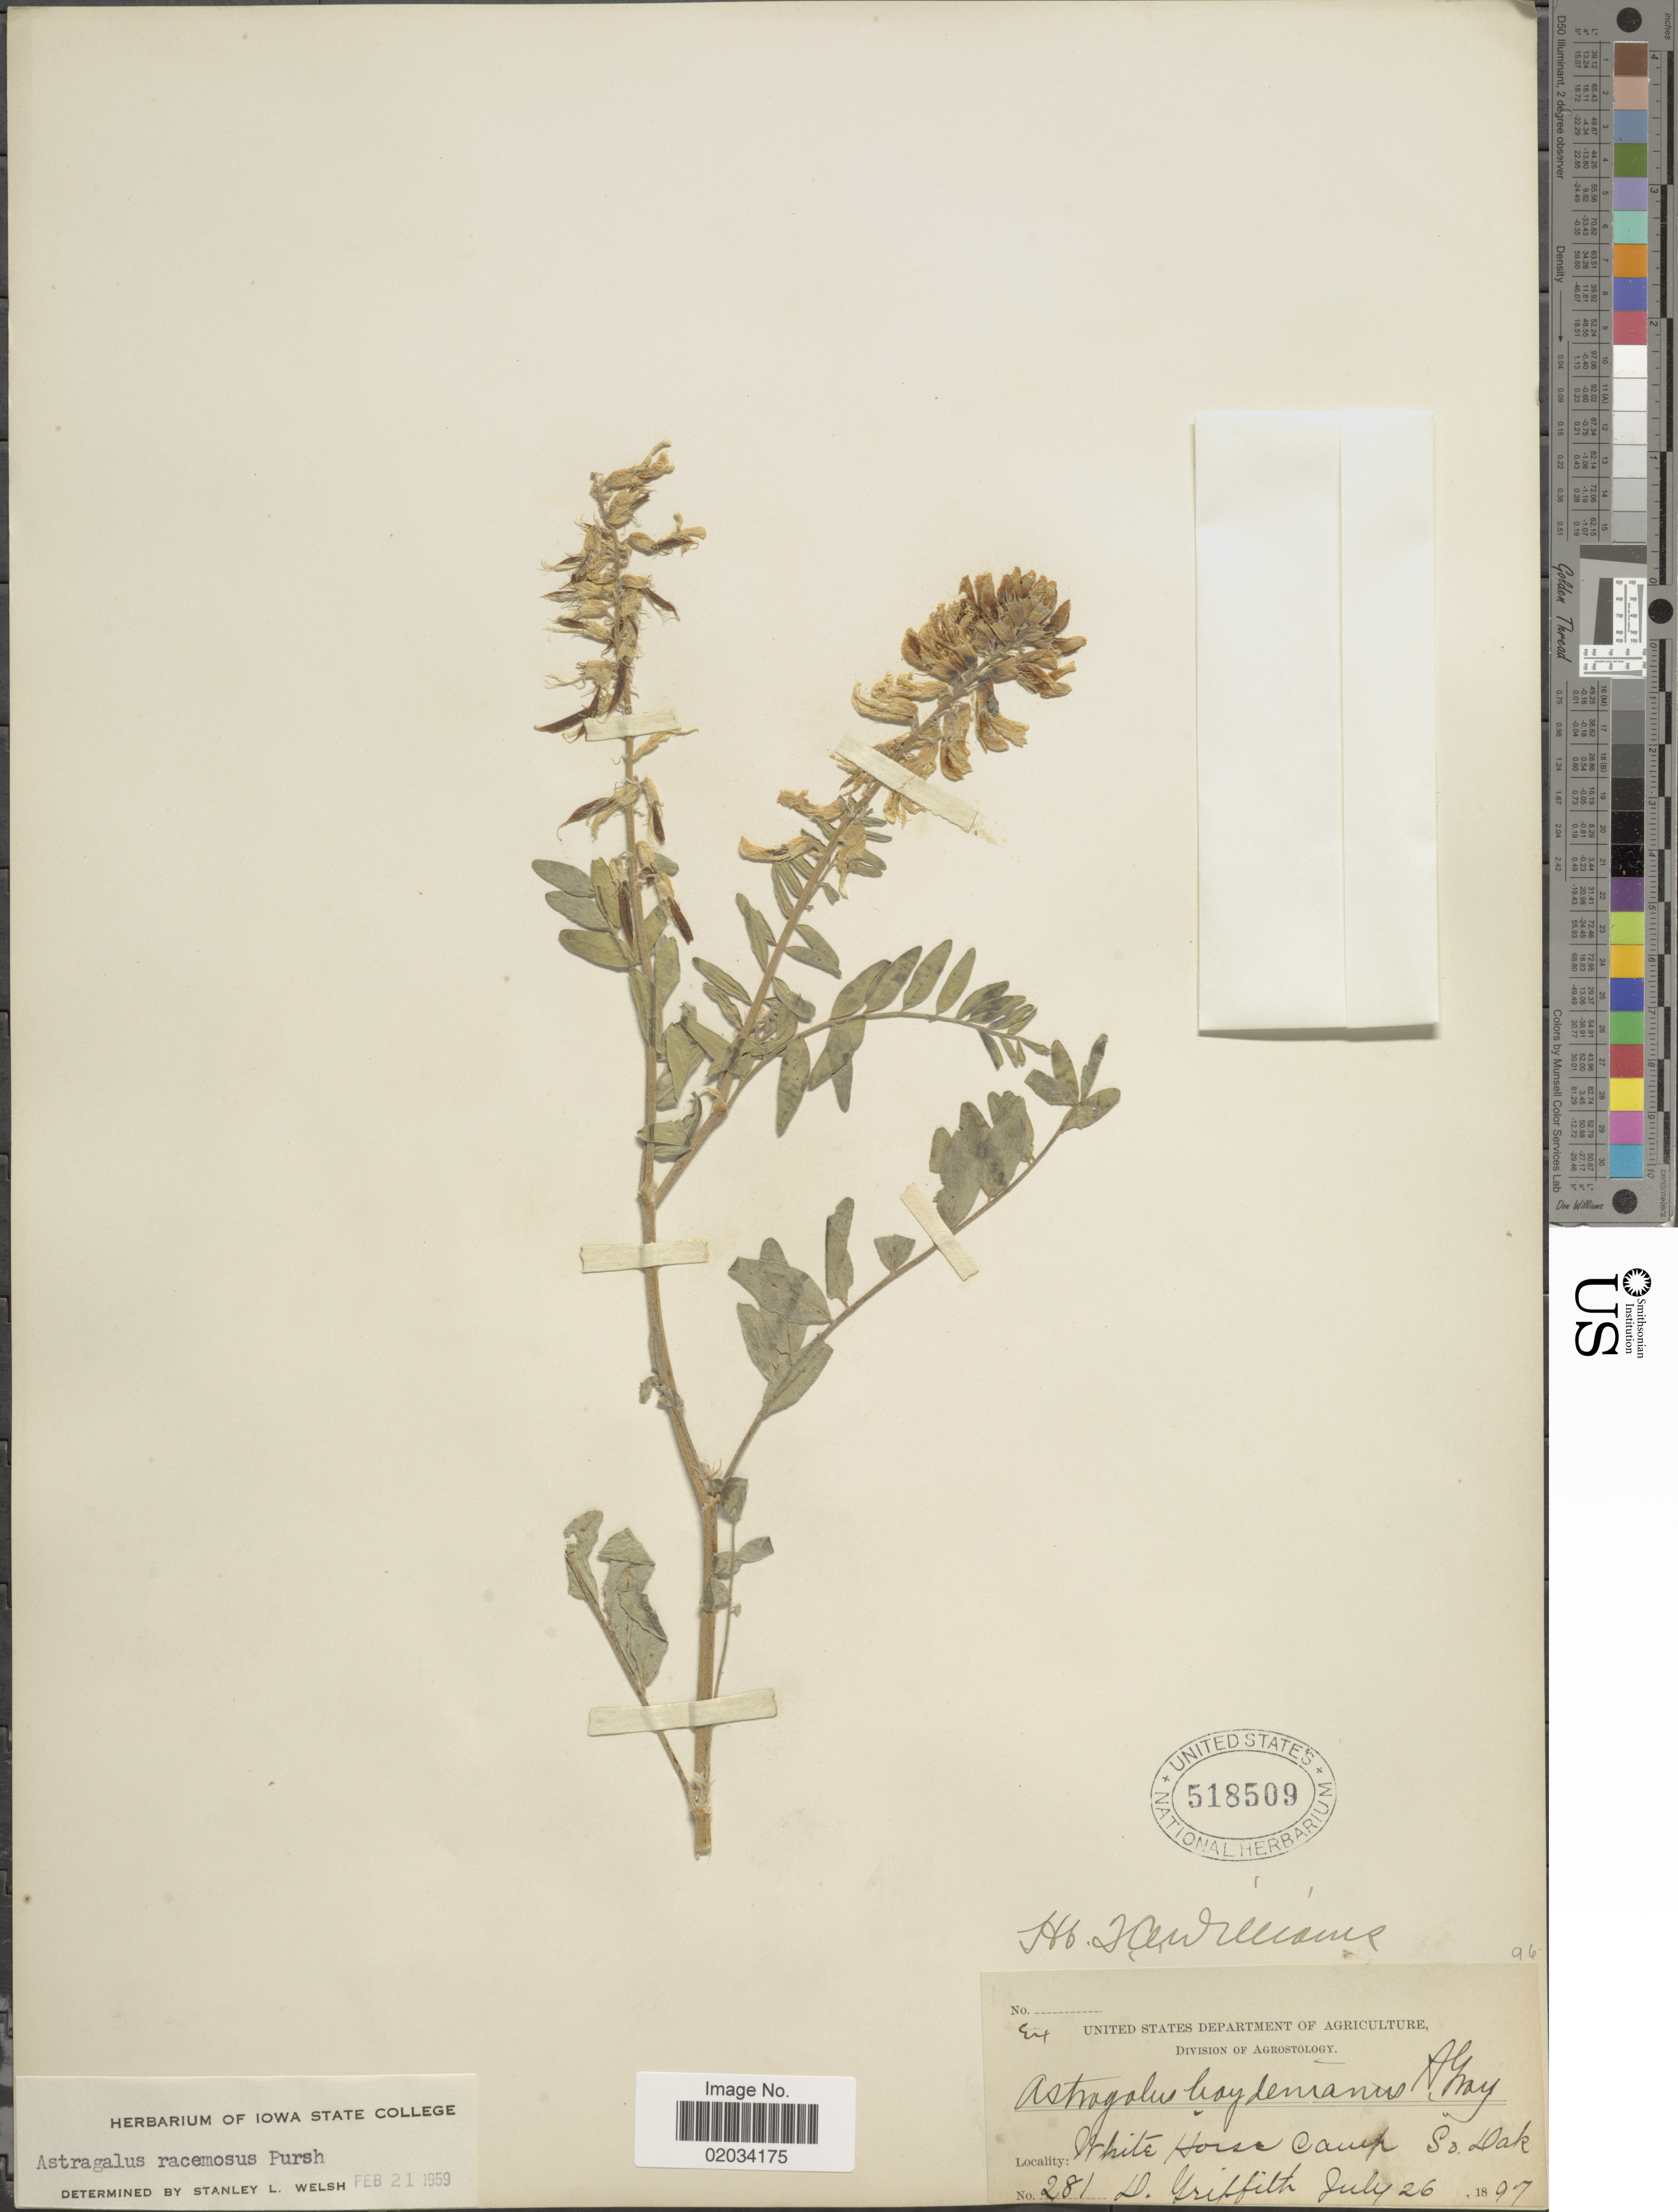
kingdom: Plantae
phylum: Tracheophyta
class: Magnoliopsida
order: Fabales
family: Fabaceae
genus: Astragalus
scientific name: Astragalus racemosus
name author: Pursh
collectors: D. Griffiths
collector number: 281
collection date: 1897-07-26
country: United States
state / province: South Dakota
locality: White Horse Camp, So. Dak.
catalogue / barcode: US 518509